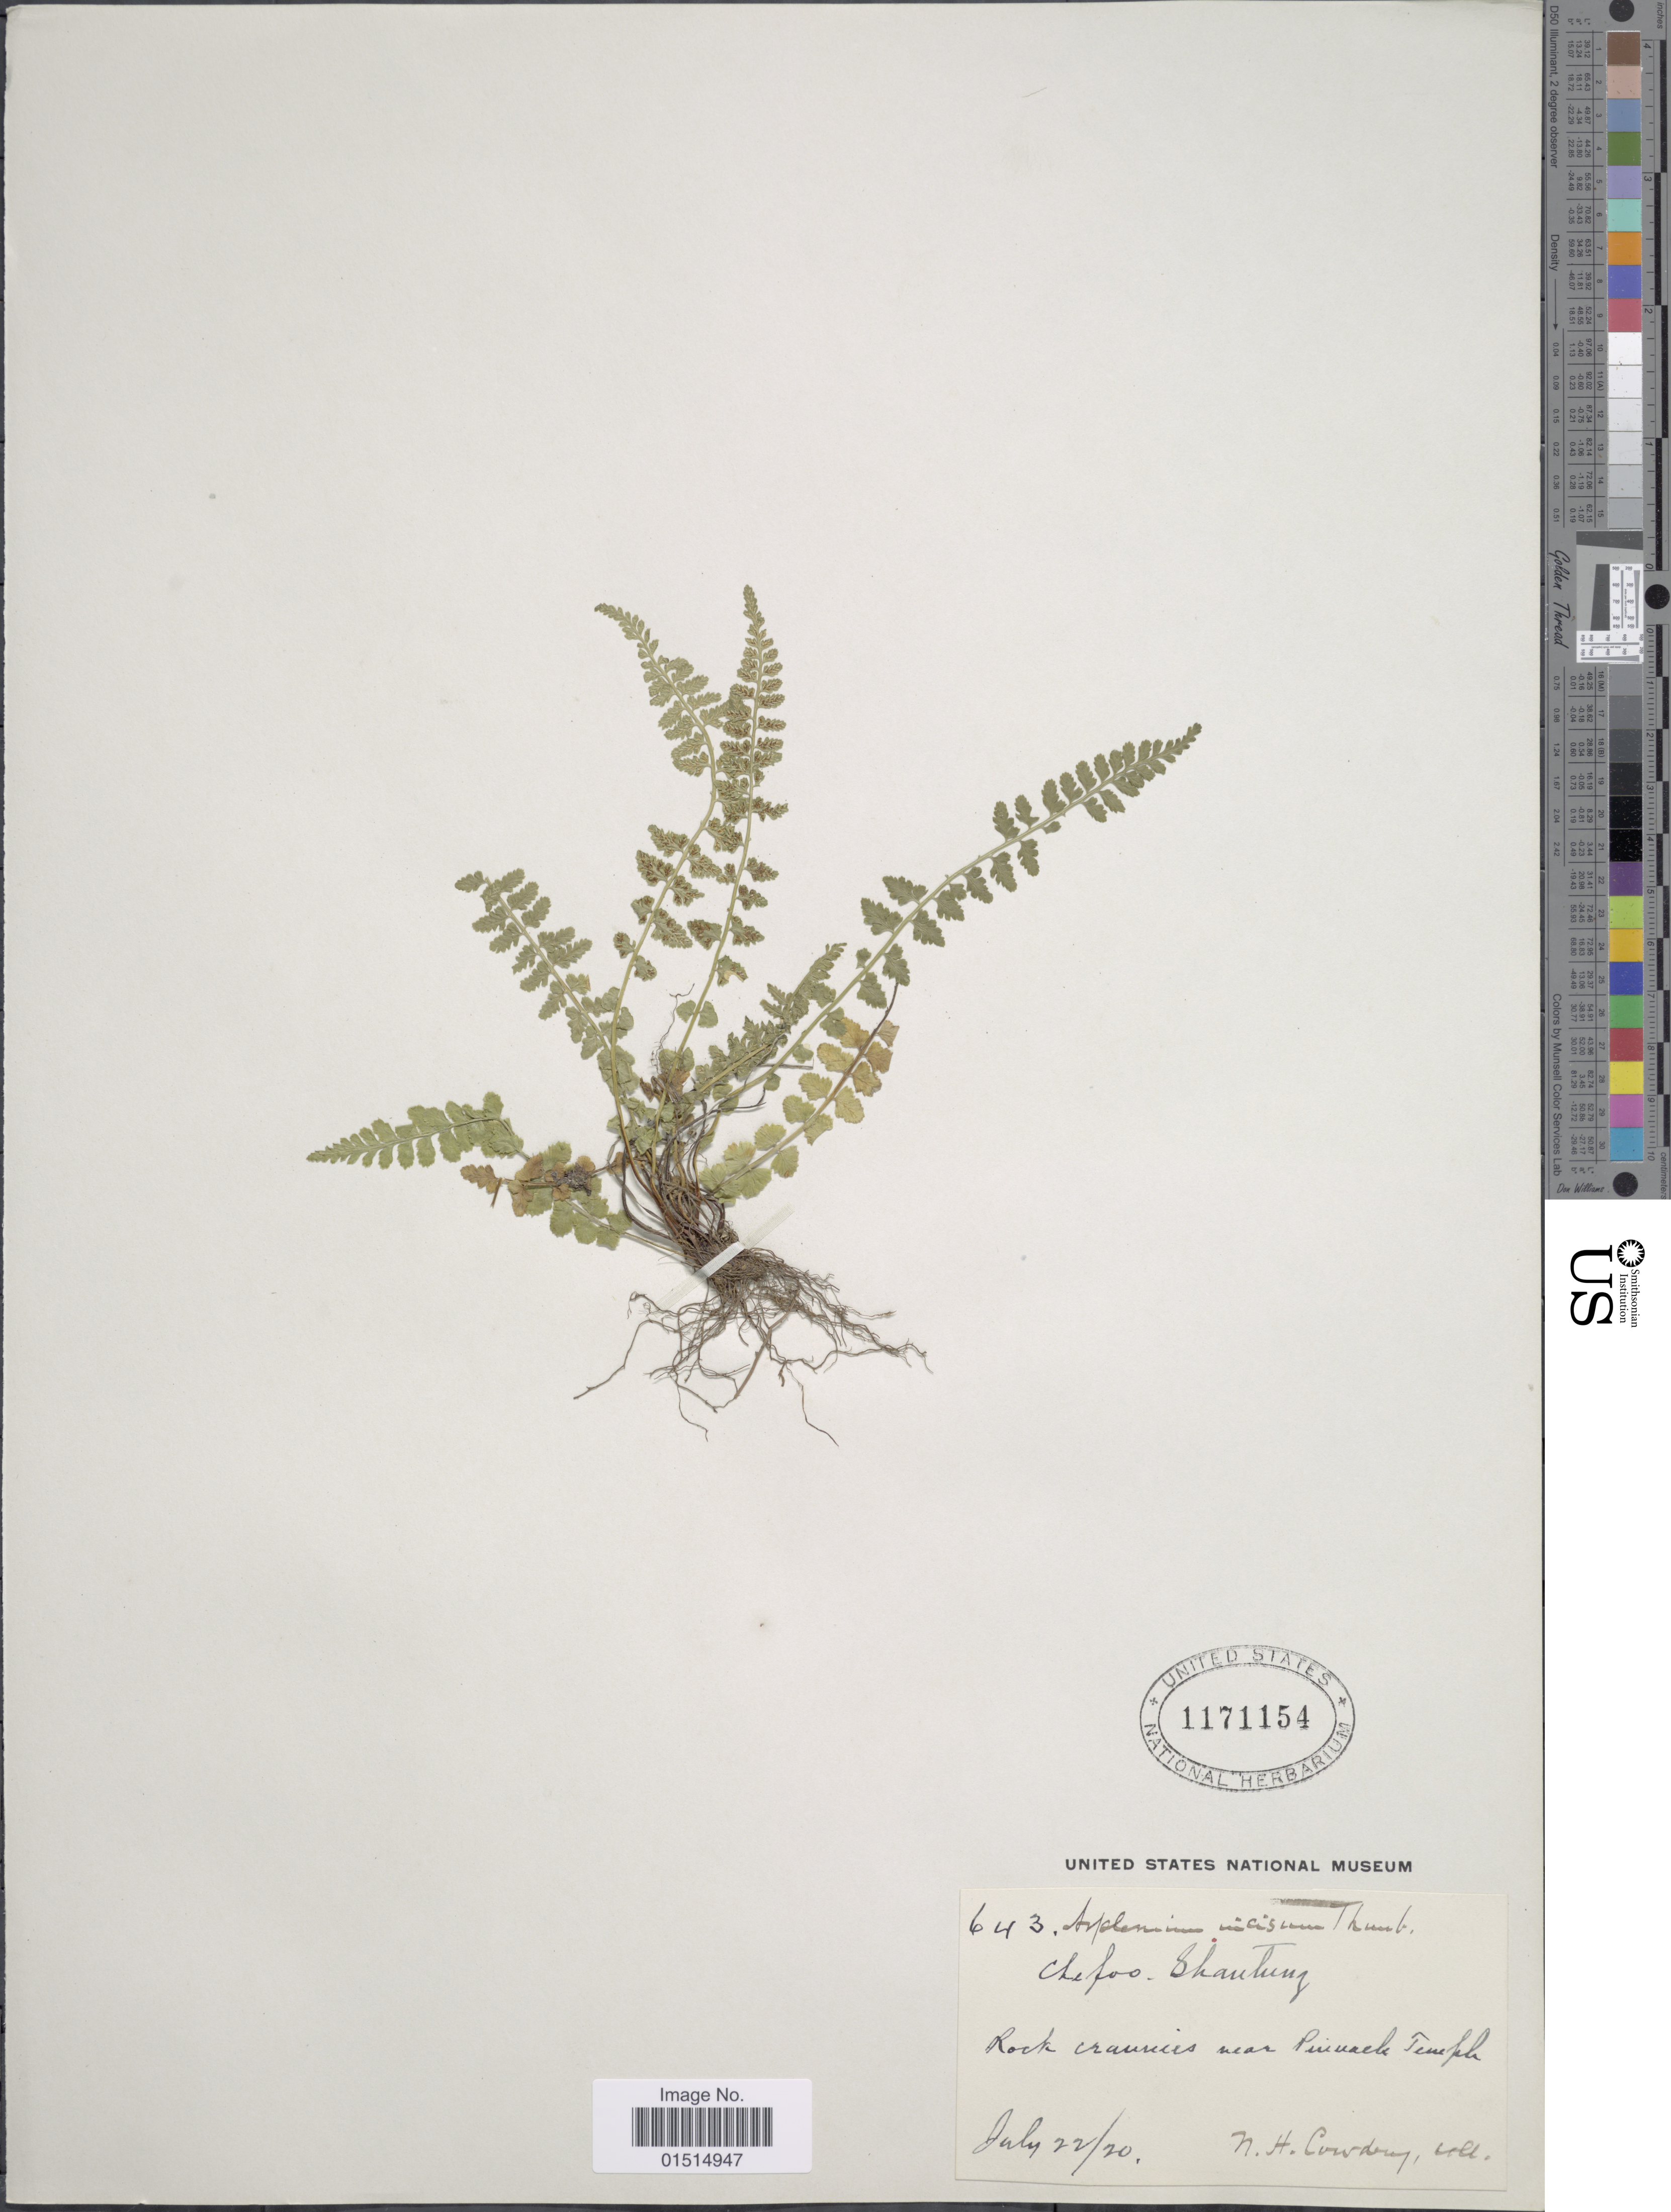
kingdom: Plantae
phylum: Tracheophyta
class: Polypodiopsida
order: Polypodiales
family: Aspleniaceae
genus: Asplenium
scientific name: Asplenium incisum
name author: Thunb.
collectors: N. H. Cowdry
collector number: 643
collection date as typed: Transcribed d/m/y: 22/7/20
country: China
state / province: Shandong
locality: Chefoo- Shantung. Near Pineah Temple. [interpreted]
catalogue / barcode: US 1171154